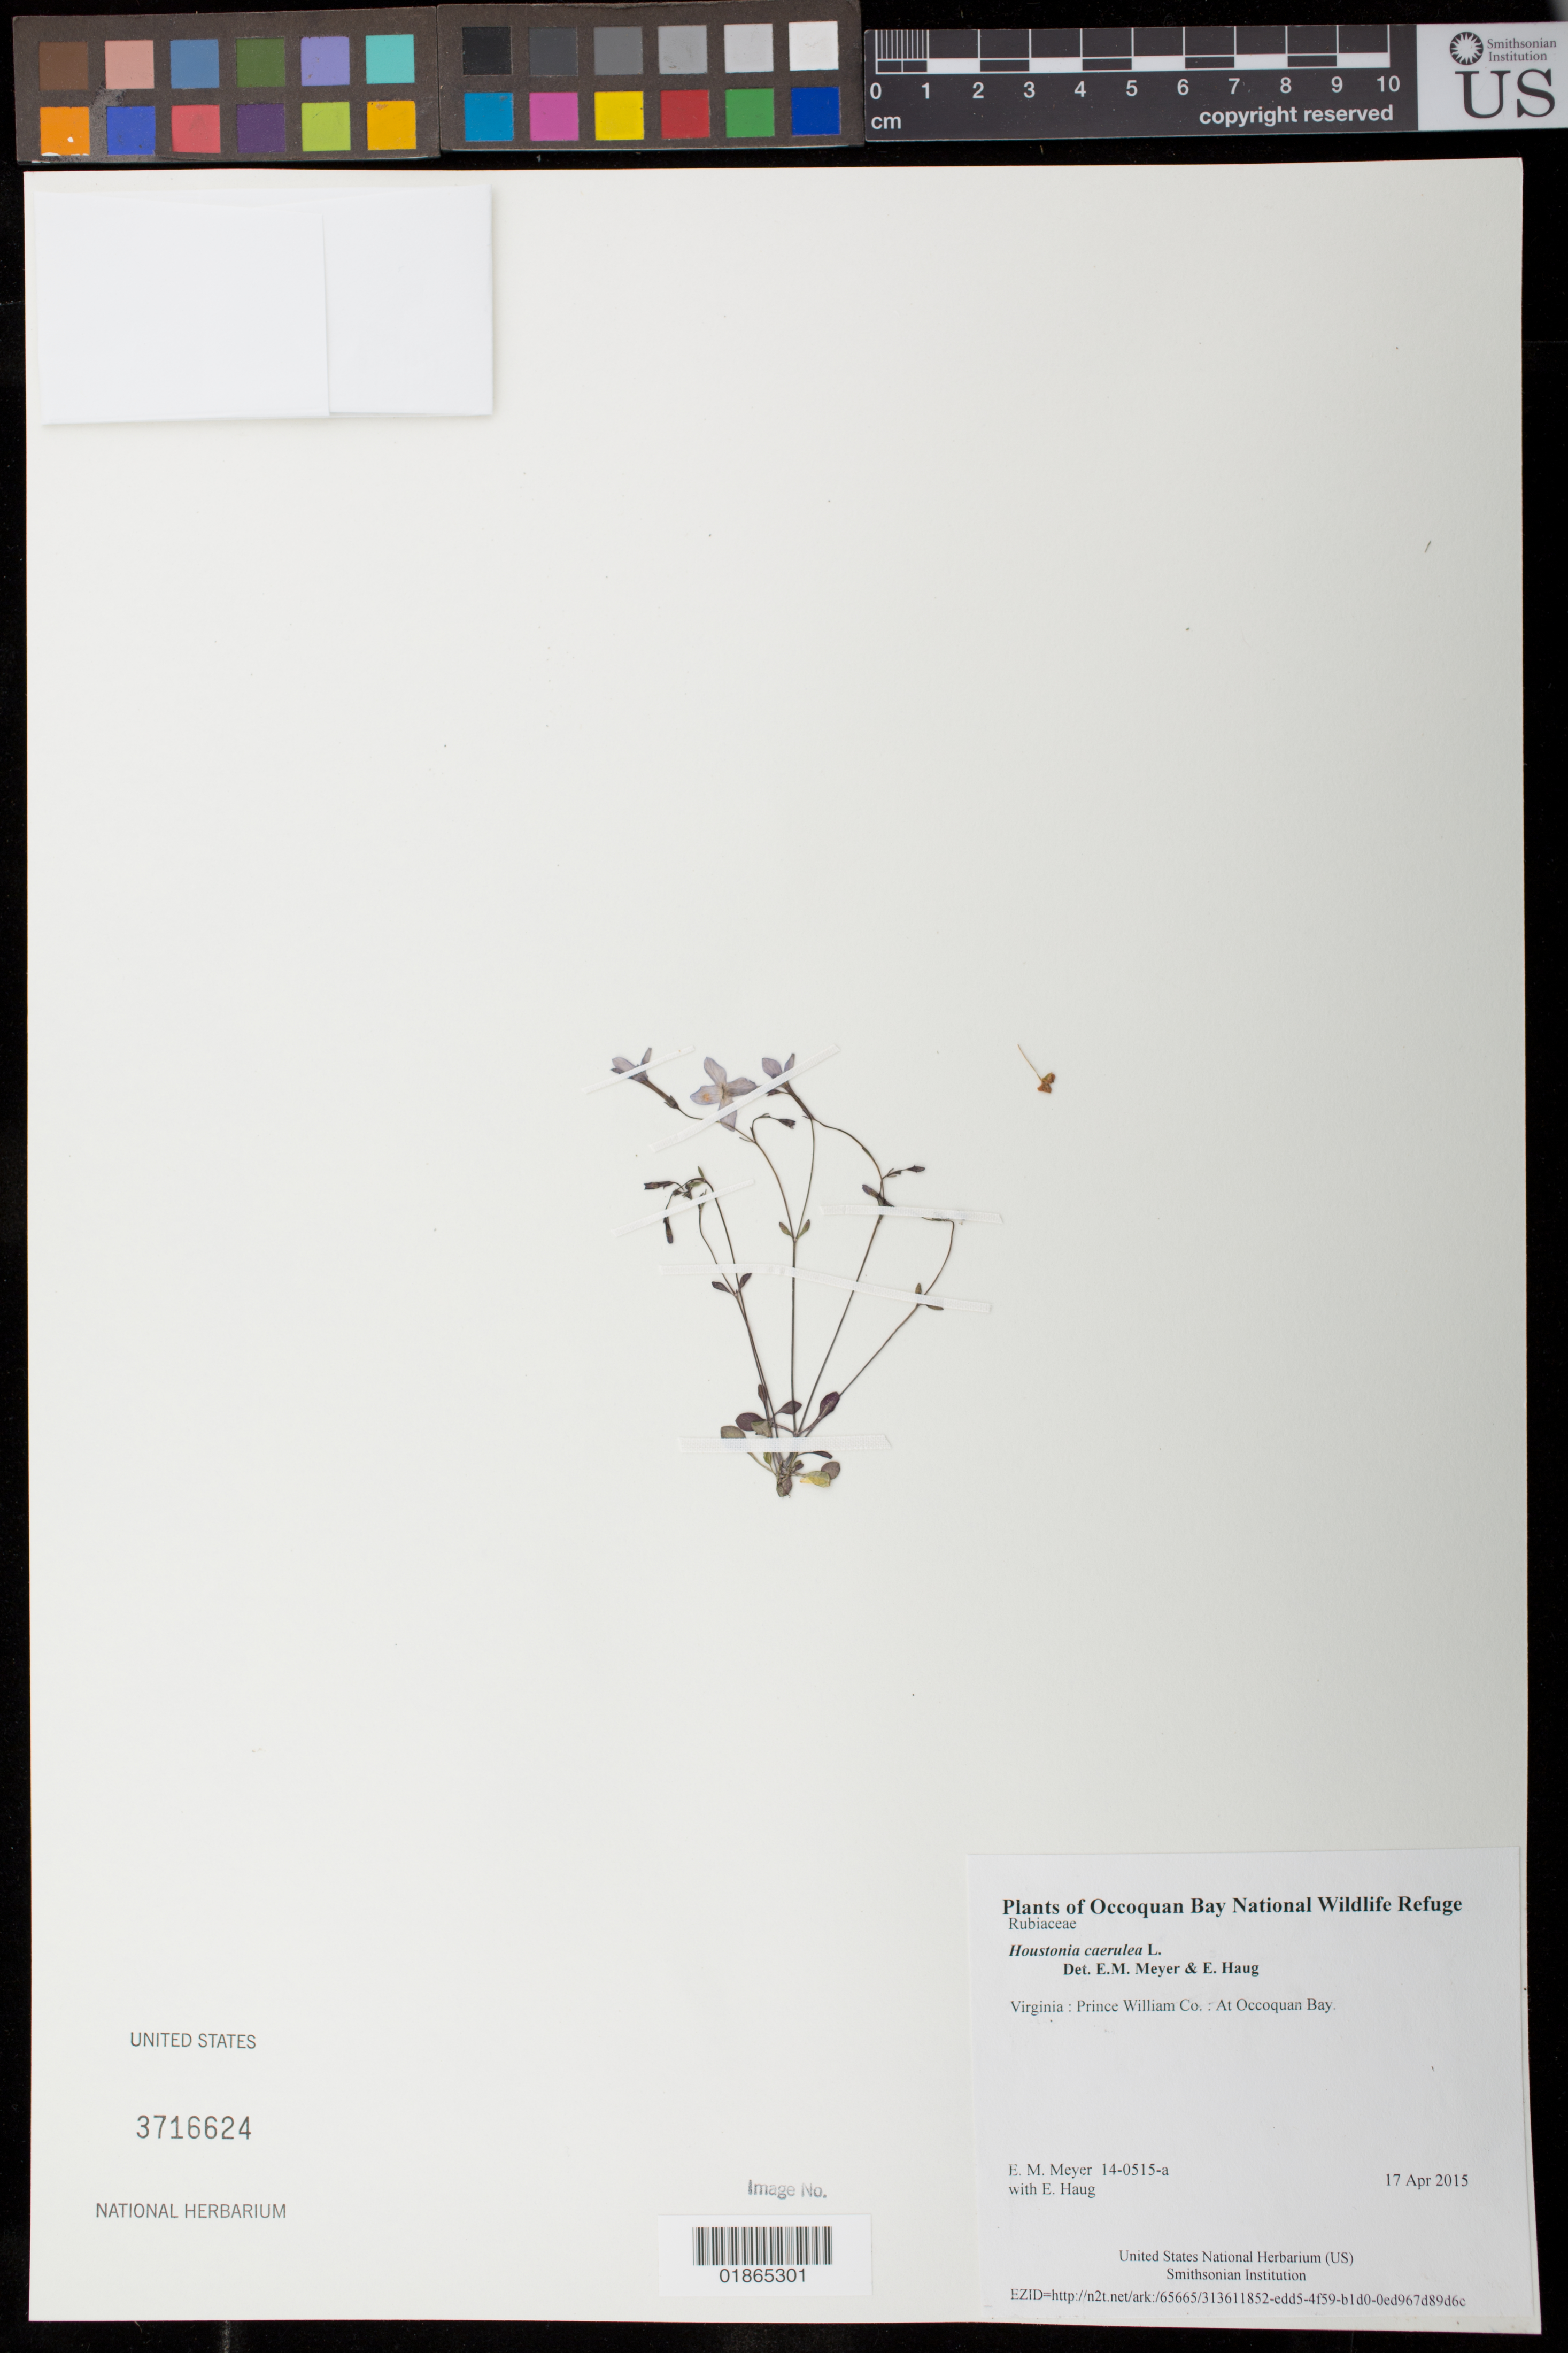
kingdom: Plantae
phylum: Tracheophyta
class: Magnoliopsida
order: Gentianales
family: Rubiaceae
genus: Houstonia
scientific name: Houstonia caerulea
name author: L.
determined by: Meyer, E. M.; Haug, E.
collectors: E. M. Meyer & E. Haug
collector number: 14-0515-a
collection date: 2015-04-17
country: United States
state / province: Virginia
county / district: Prince William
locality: At Occoquan Bay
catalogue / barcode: US 3716624